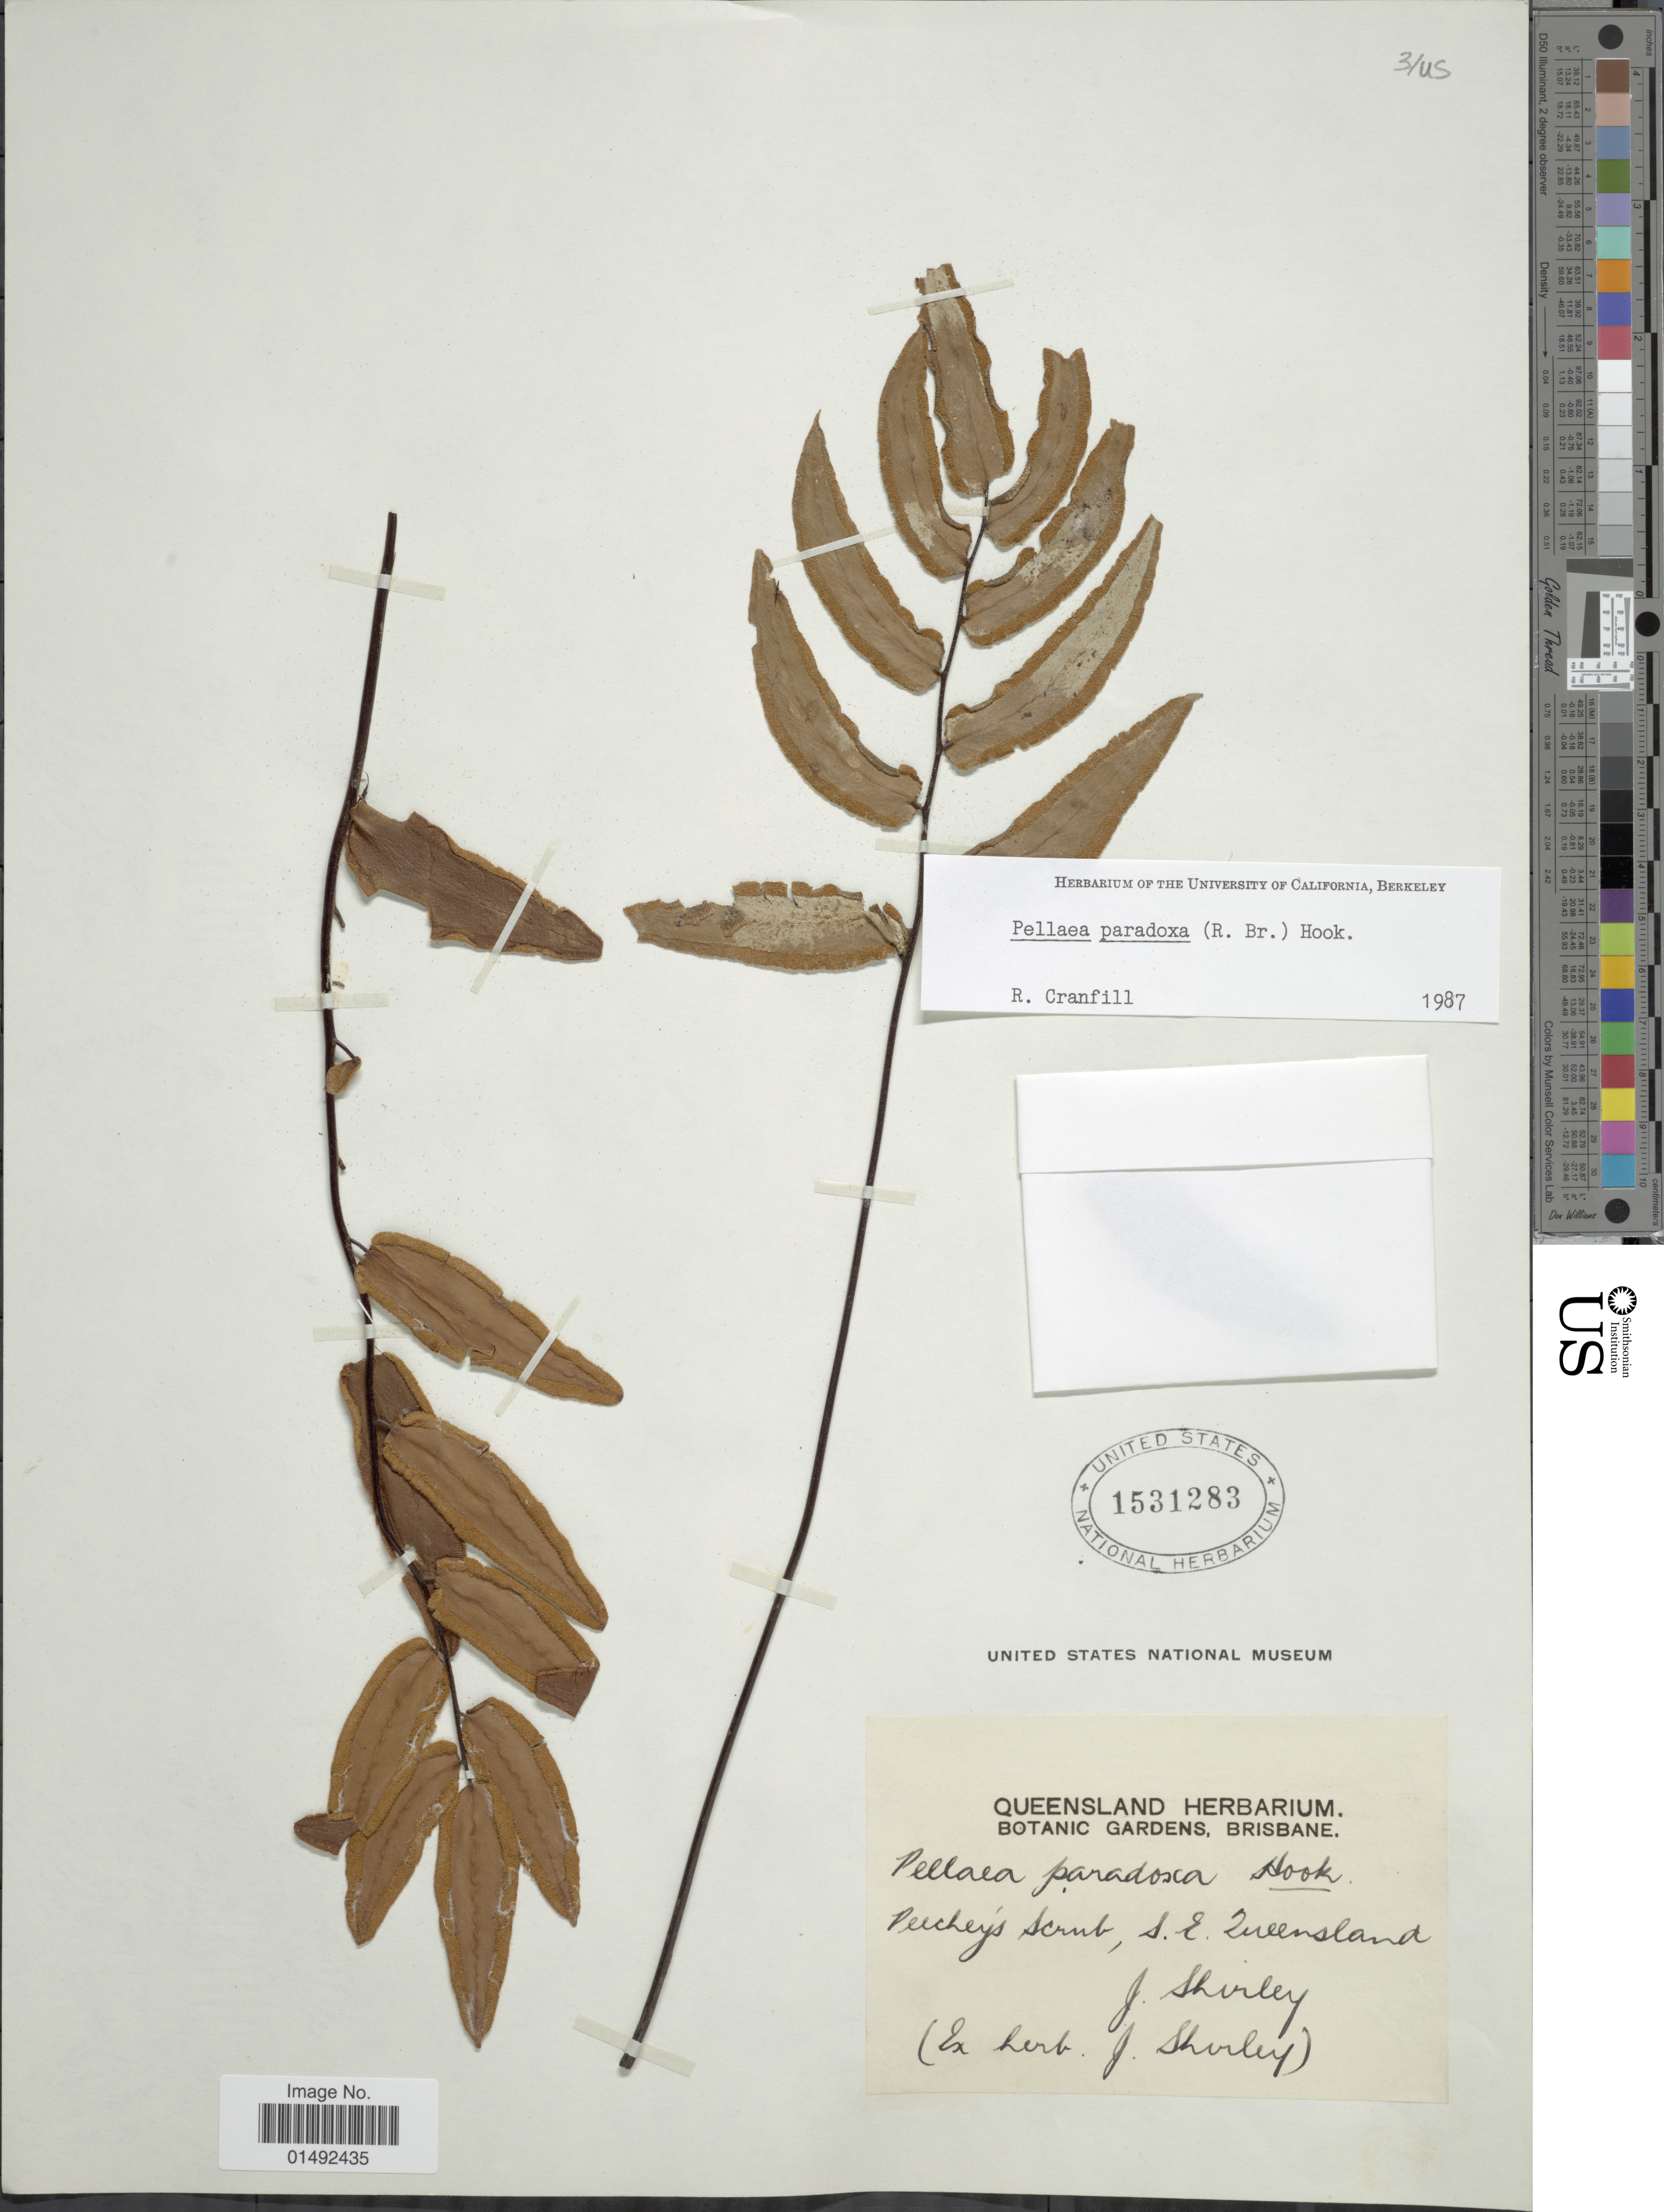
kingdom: Plantae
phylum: Tracheophyta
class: Polypodiopsida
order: Polypodiales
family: Pteridaceae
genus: Pellaea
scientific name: Pellaea paradoxa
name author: (R. Br.) Hook.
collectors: J. Shirley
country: Australia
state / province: Queensland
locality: Peecheys scrub, S.E. Queensland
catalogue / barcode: US 1531283